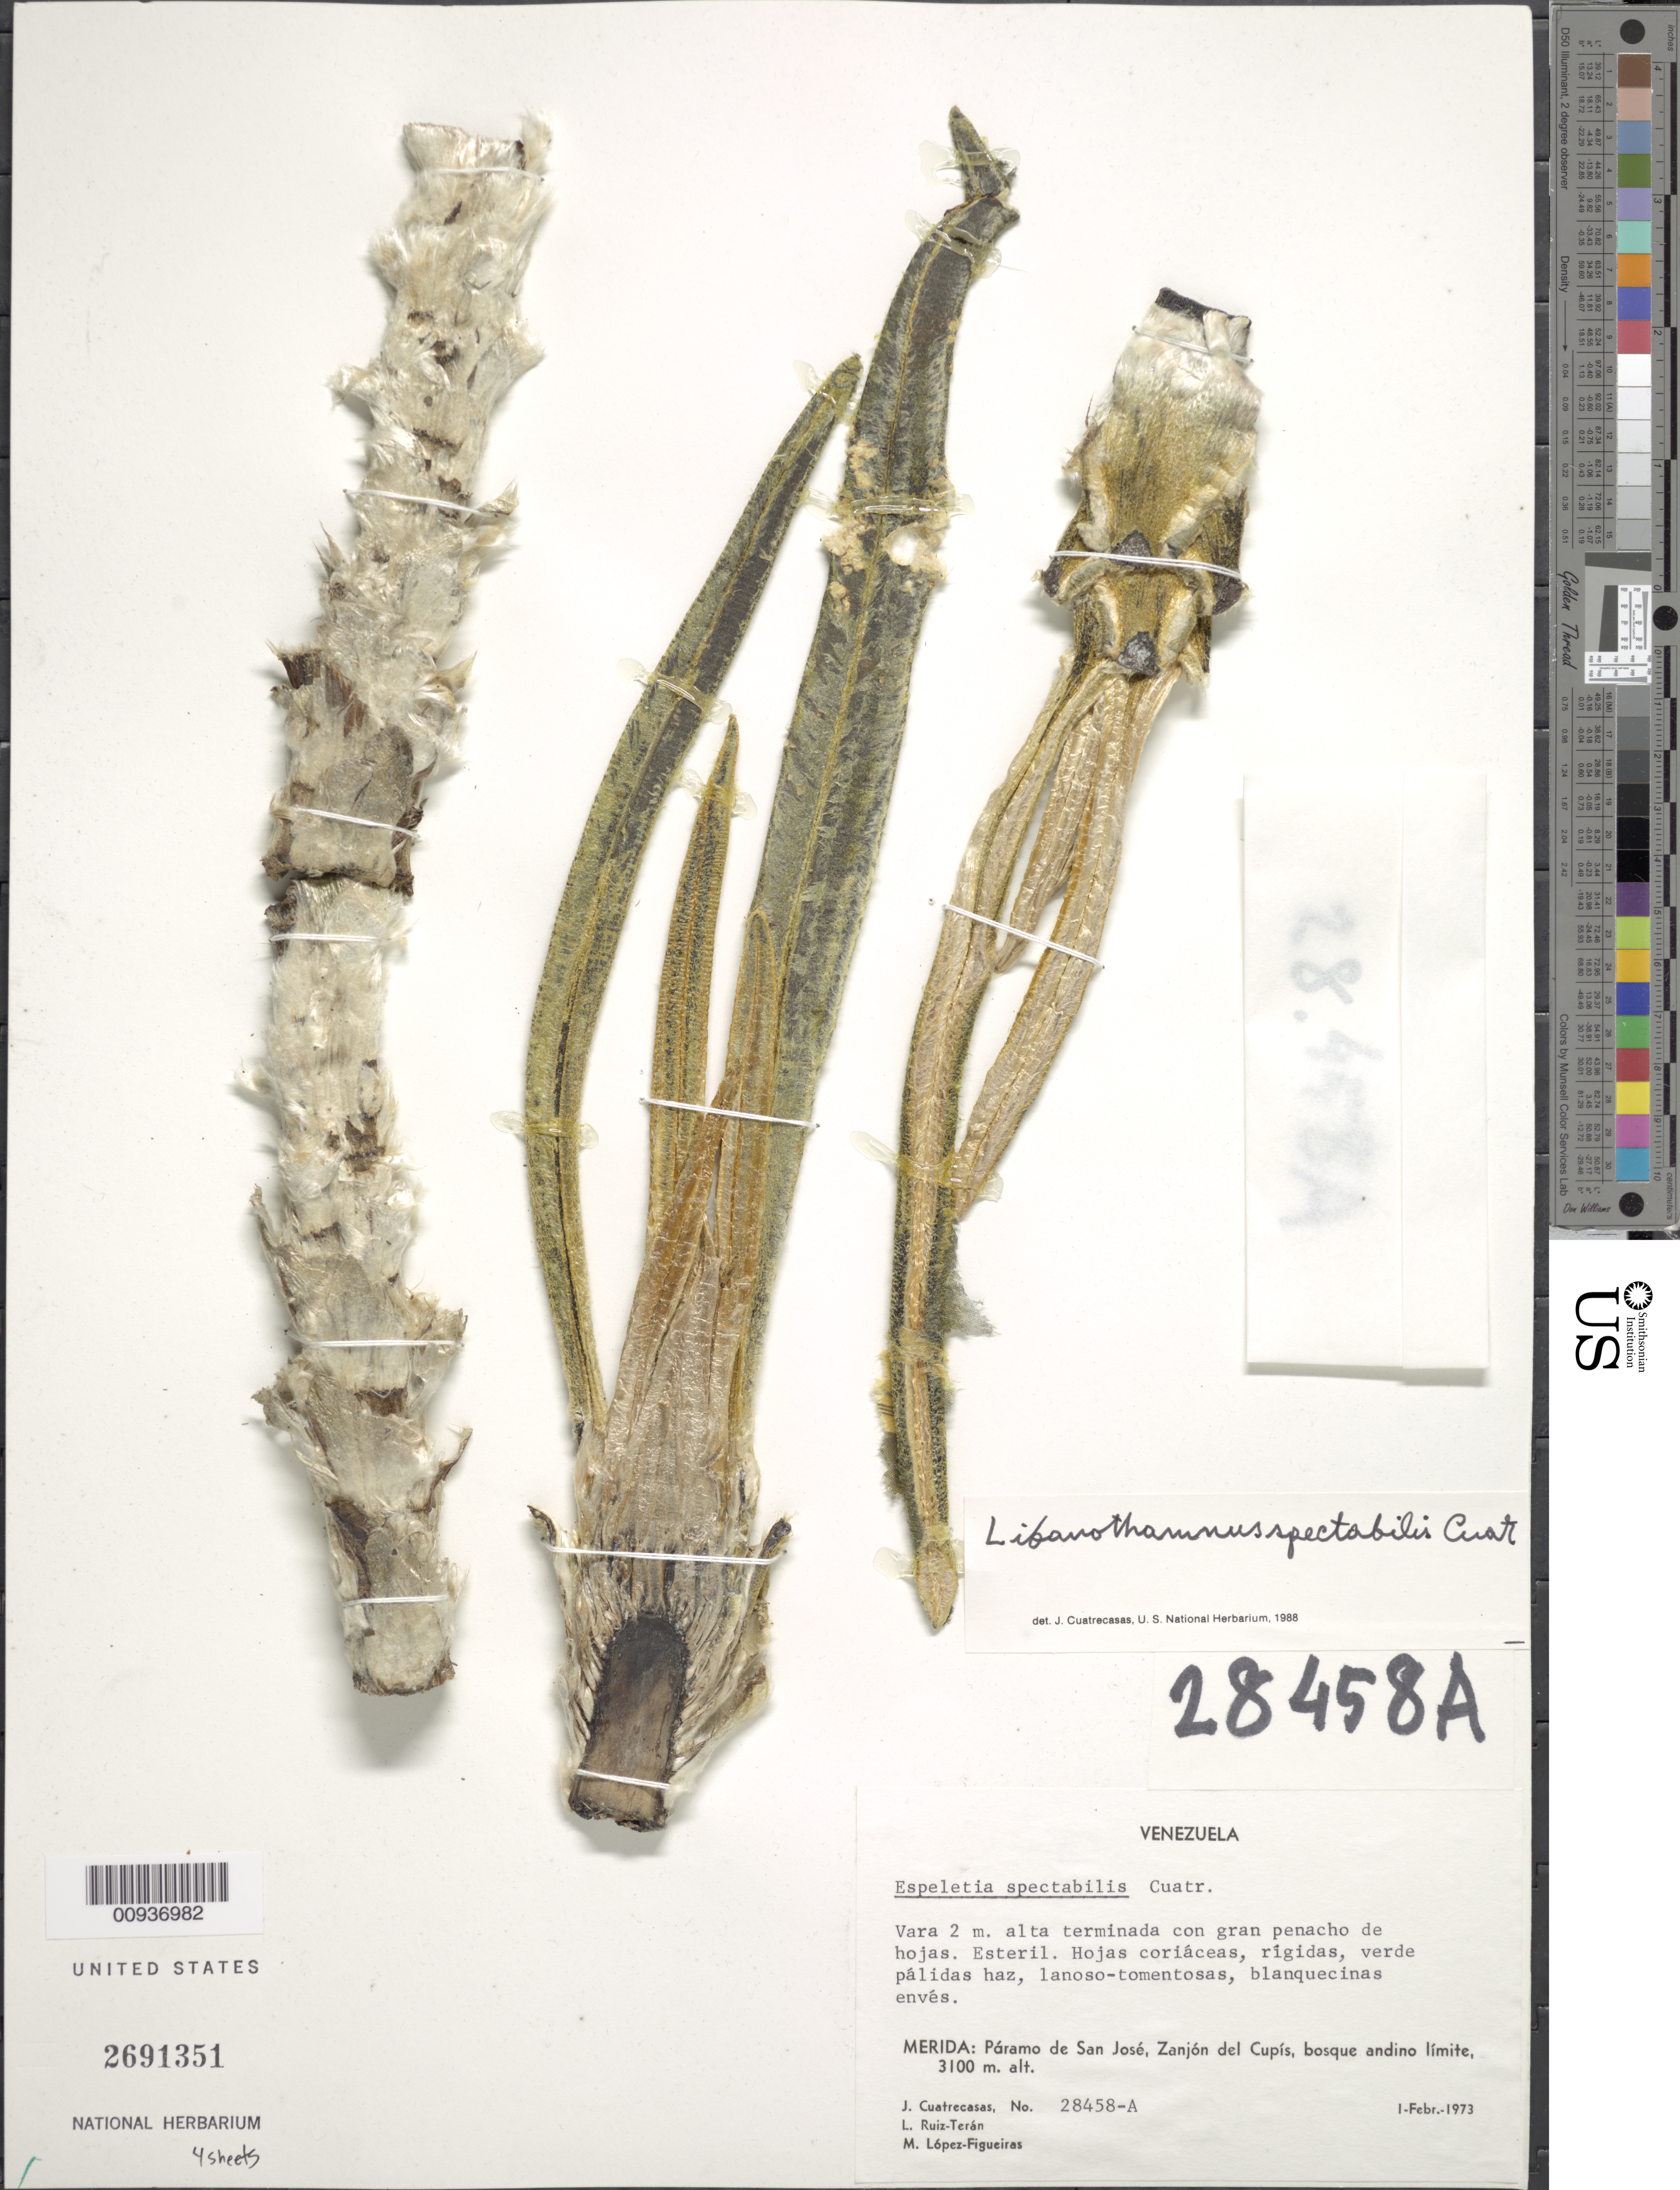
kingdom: Plantae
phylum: Tracheophyta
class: Magnoliopsida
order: Asterales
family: Asteraceae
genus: Libanothamnus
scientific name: Libanothamnus spectabilis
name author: (Cuatrec.) Cuatrec.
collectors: J. Cuatrecasas, L. E. Ruíz-Terán & M. López Figueiras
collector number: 28458-A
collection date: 1973-02-01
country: Venezuela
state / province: Mérida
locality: Paramo de San Jose, Zanjon del Cupis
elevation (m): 3100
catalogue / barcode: US 2691351